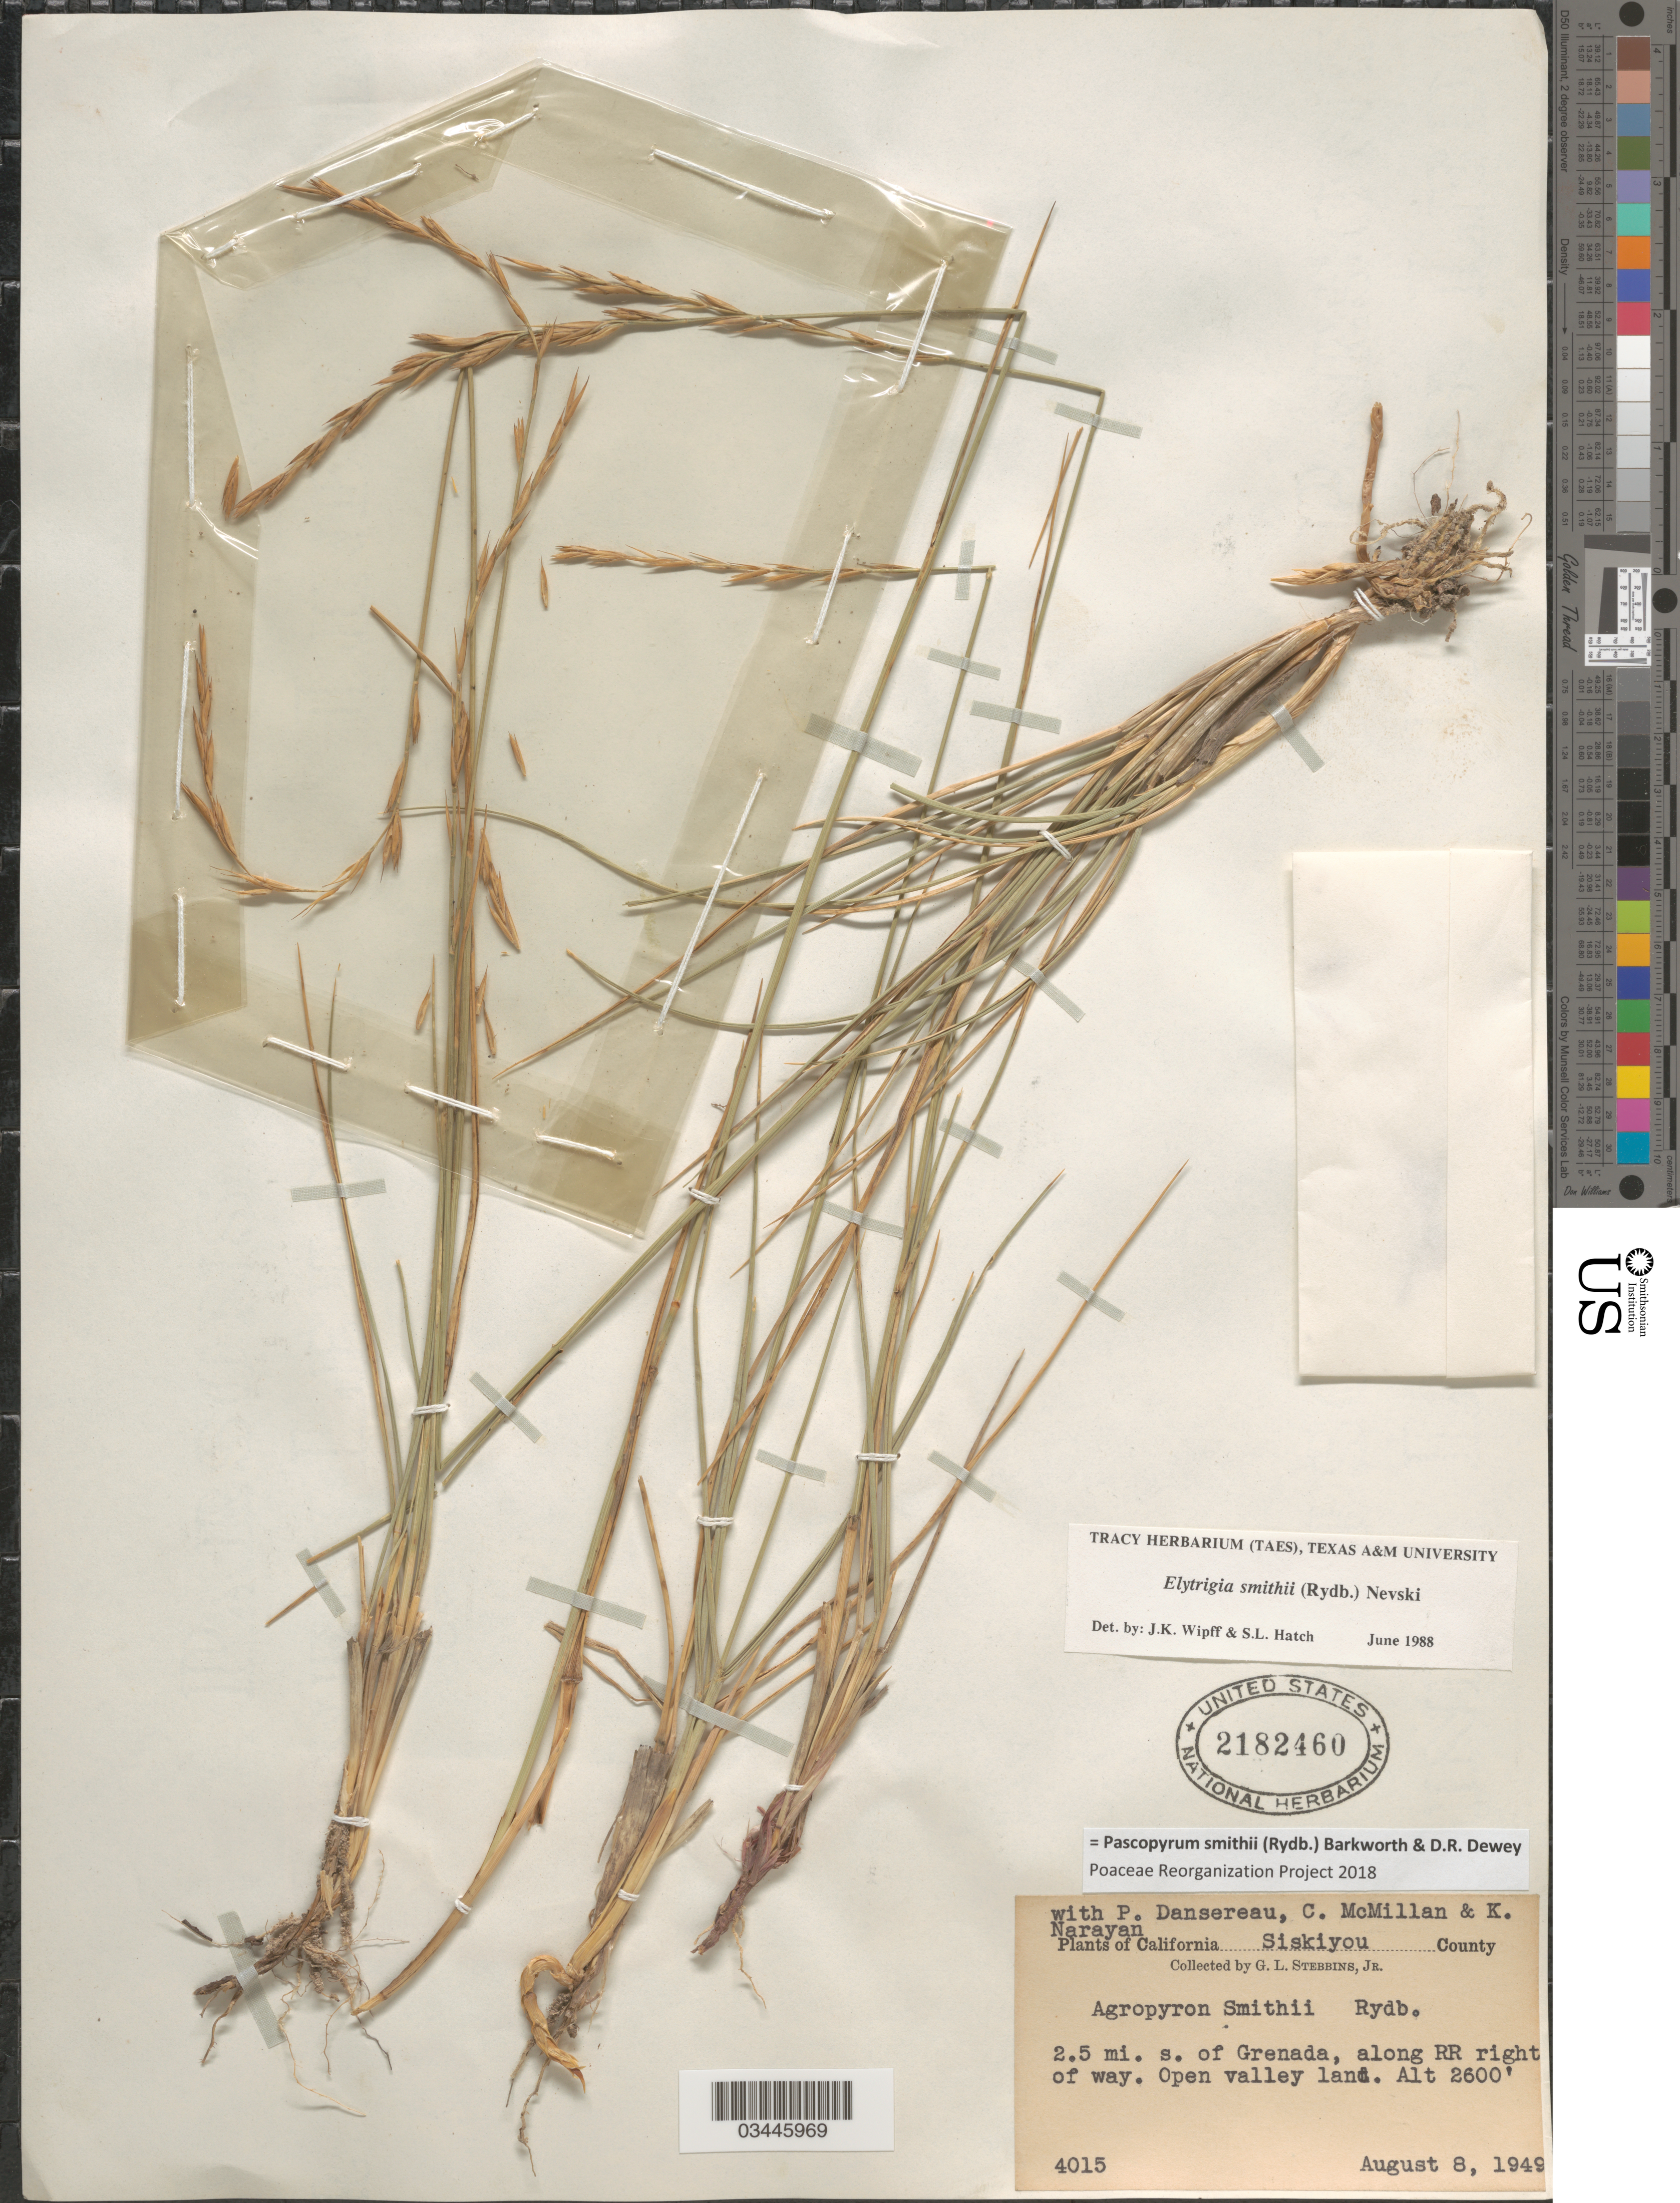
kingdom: Plantae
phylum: Tracheophyta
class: Liliopsida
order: Poales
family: Poaceae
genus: Pascopyrum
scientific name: Pascopyrum smithii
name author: (Rydb.) Barkworth & Dewey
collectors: G. L. Stebbins, P. Dansereau, C. McMillan & K. Narayan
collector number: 4015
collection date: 1949-08-08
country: United States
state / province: California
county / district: Siskiyou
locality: Siskiyou County. 2.5 mi. s. of Grenada, along RR right of way.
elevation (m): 792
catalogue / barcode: US 2182460